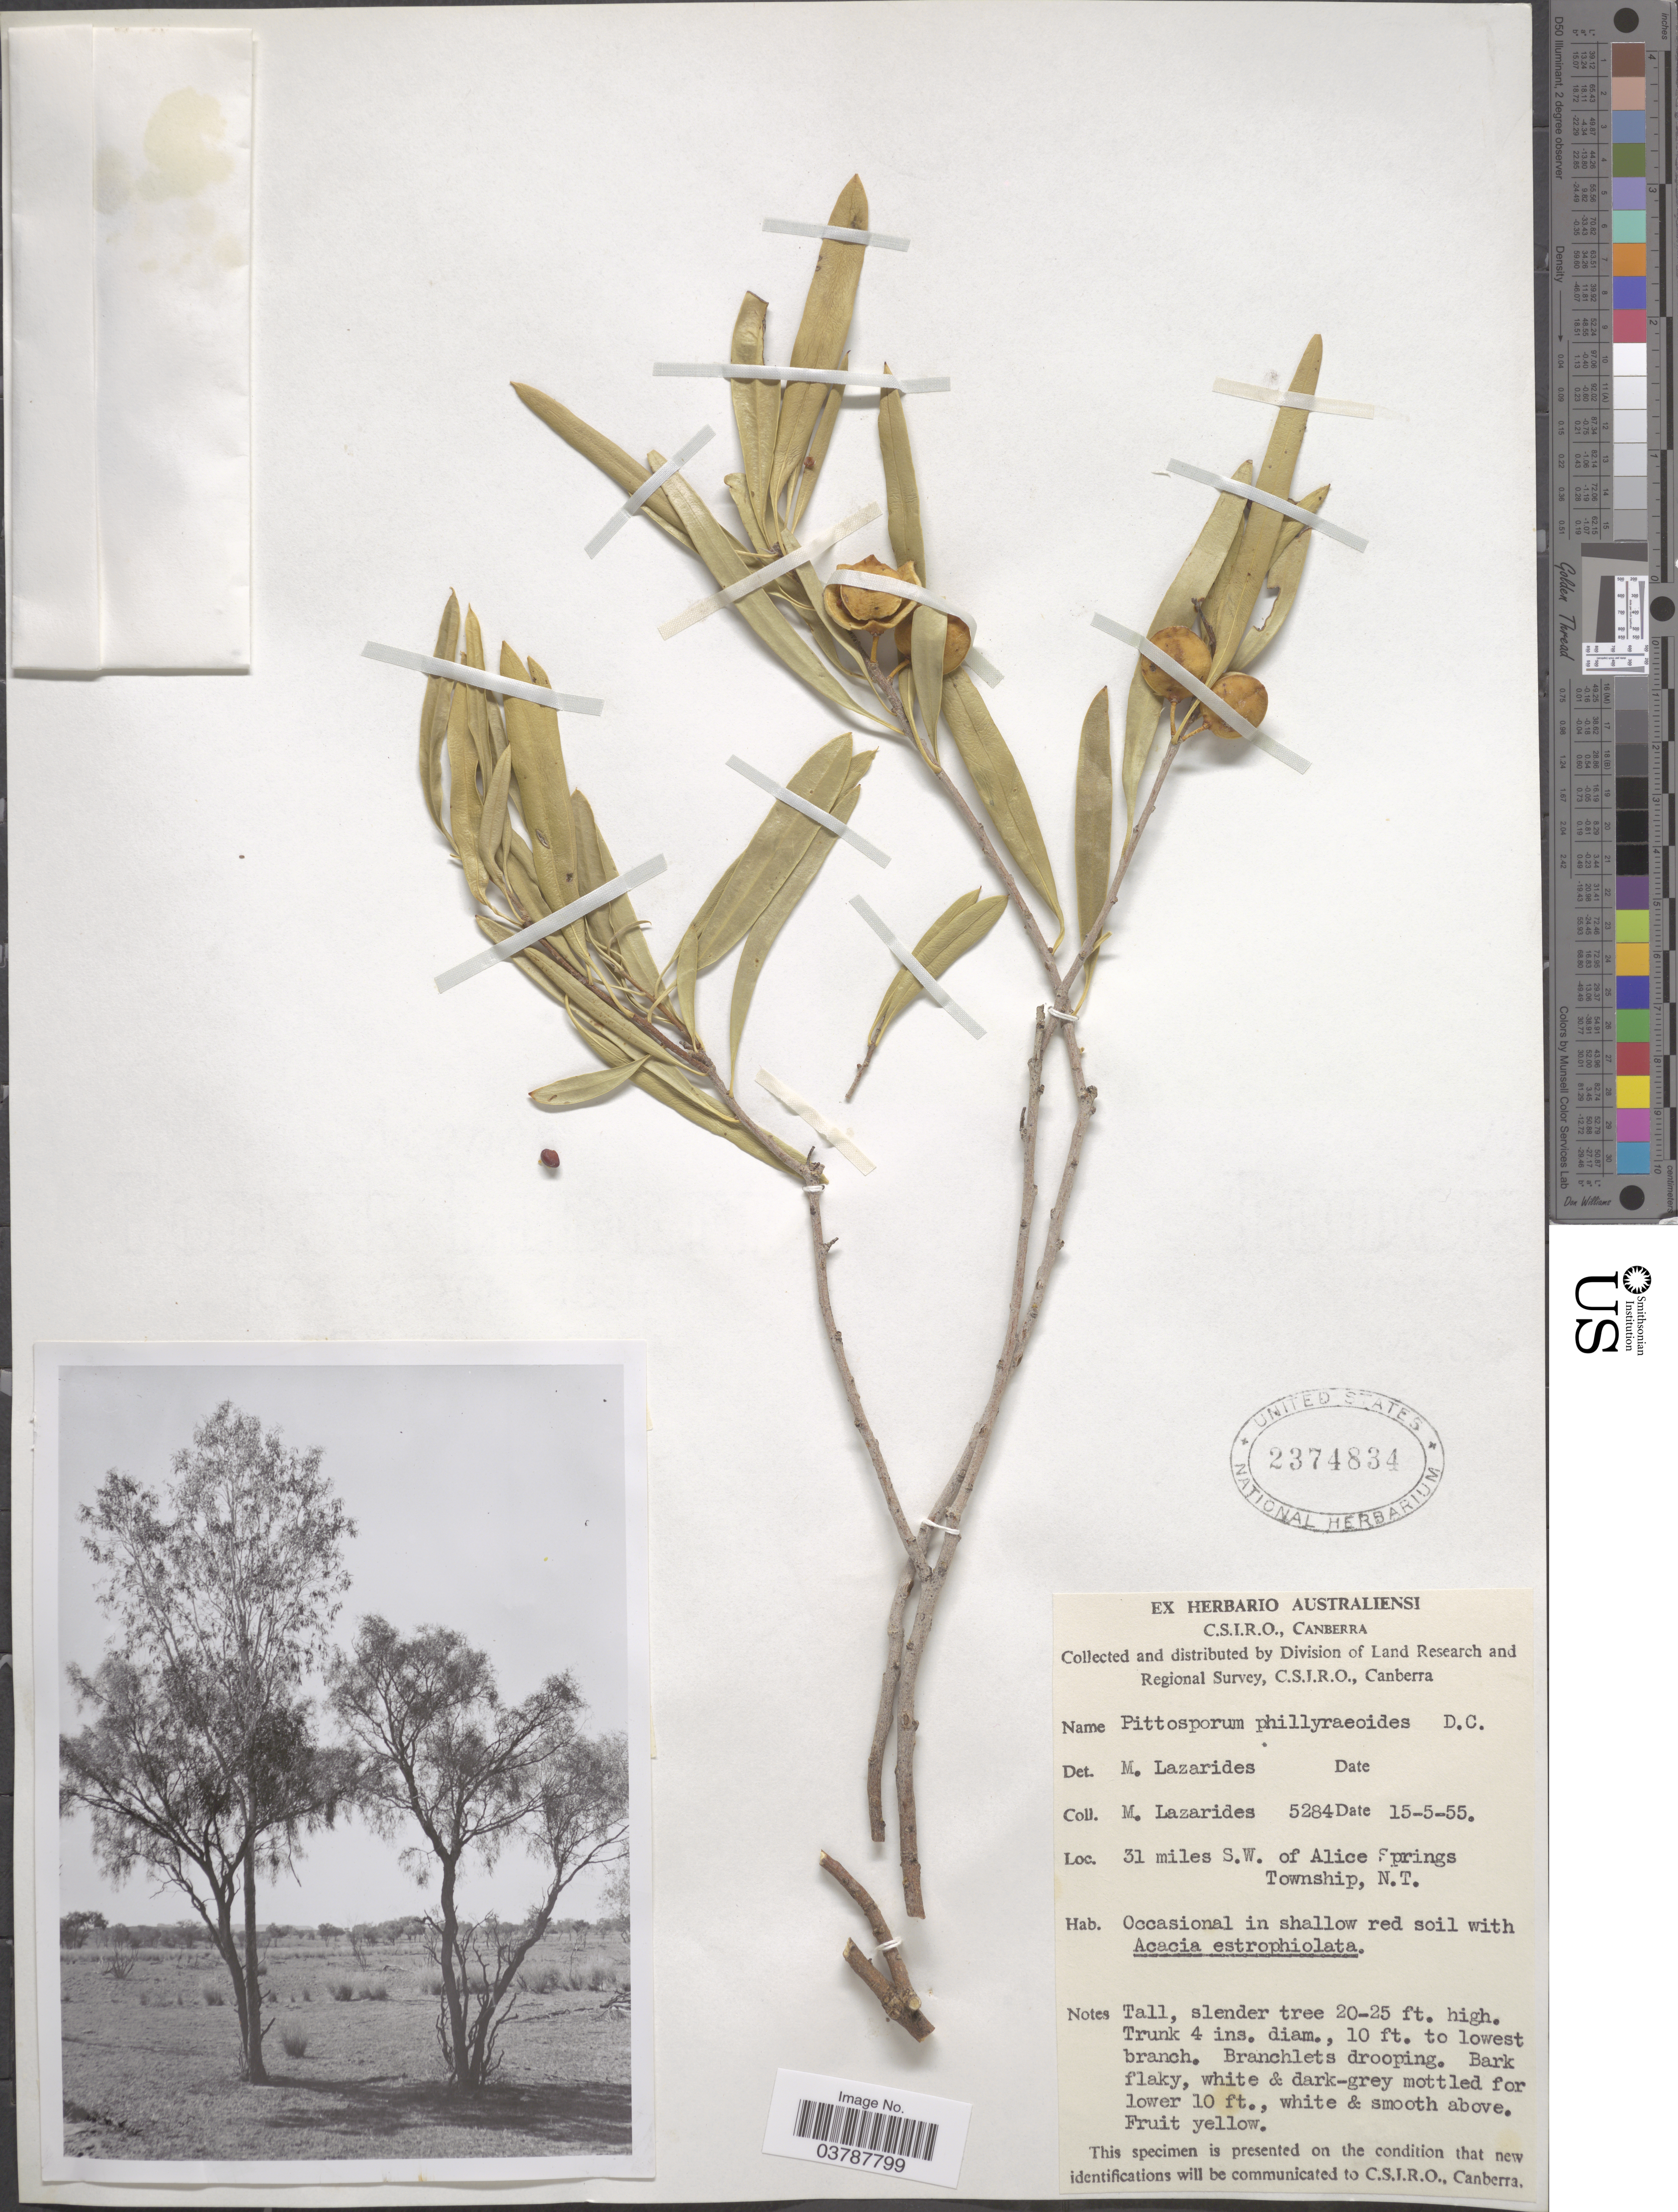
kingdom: Plantae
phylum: Tracheophyta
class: Magnoliopsida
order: Apiales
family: Pittosporaceae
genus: Pittosporum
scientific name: Pittosporum phillyreoides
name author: DC.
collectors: M. Lazarides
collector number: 5284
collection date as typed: Transcribed d/m/y: 15/5/55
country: Australia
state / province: Northern Territory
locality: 31 miles S.W. of Alice Springs Township, N.T.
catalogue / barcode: US 2374834